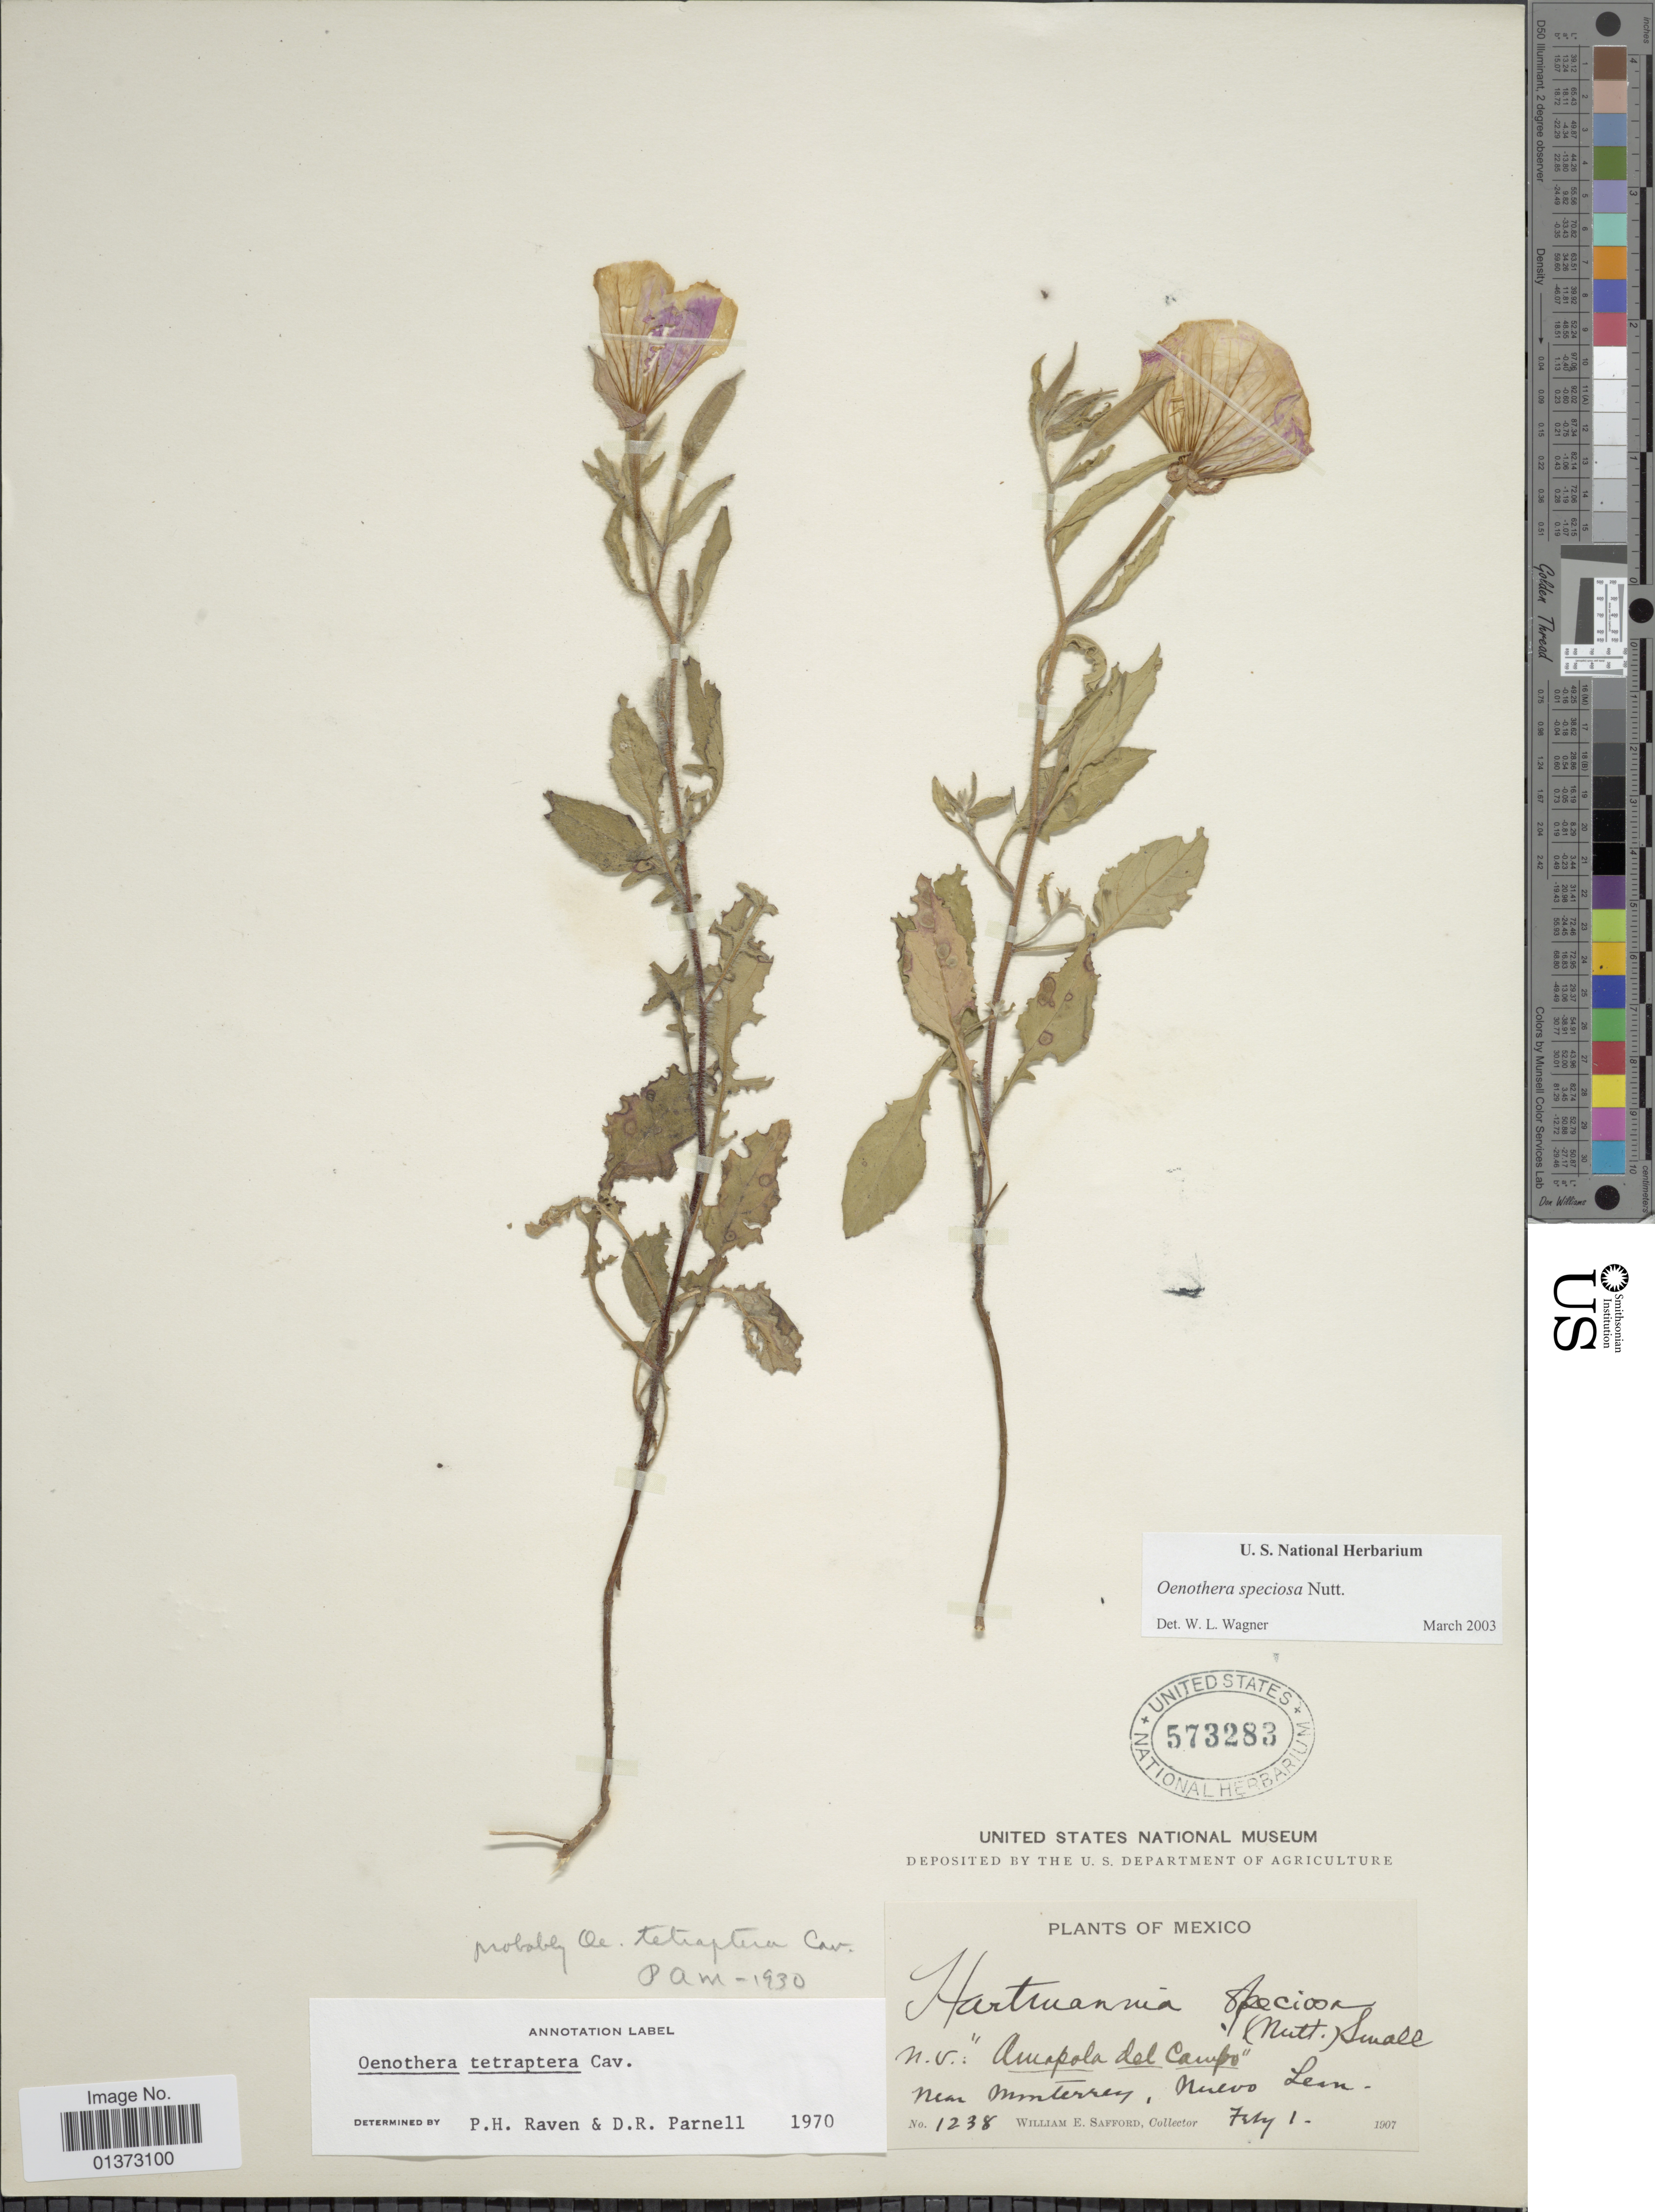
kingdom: Plantae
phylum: Tracheophyta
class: Magnoliopsida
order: Myrtales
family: Onagraceae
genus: Oenothera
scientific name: Oenothera speciosa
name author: Nutt.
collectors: W. E. Safford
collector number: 1238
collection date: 1907-02-01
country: Mexico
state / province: Nuevo León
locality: Near Monterrey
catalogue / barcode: US 573283